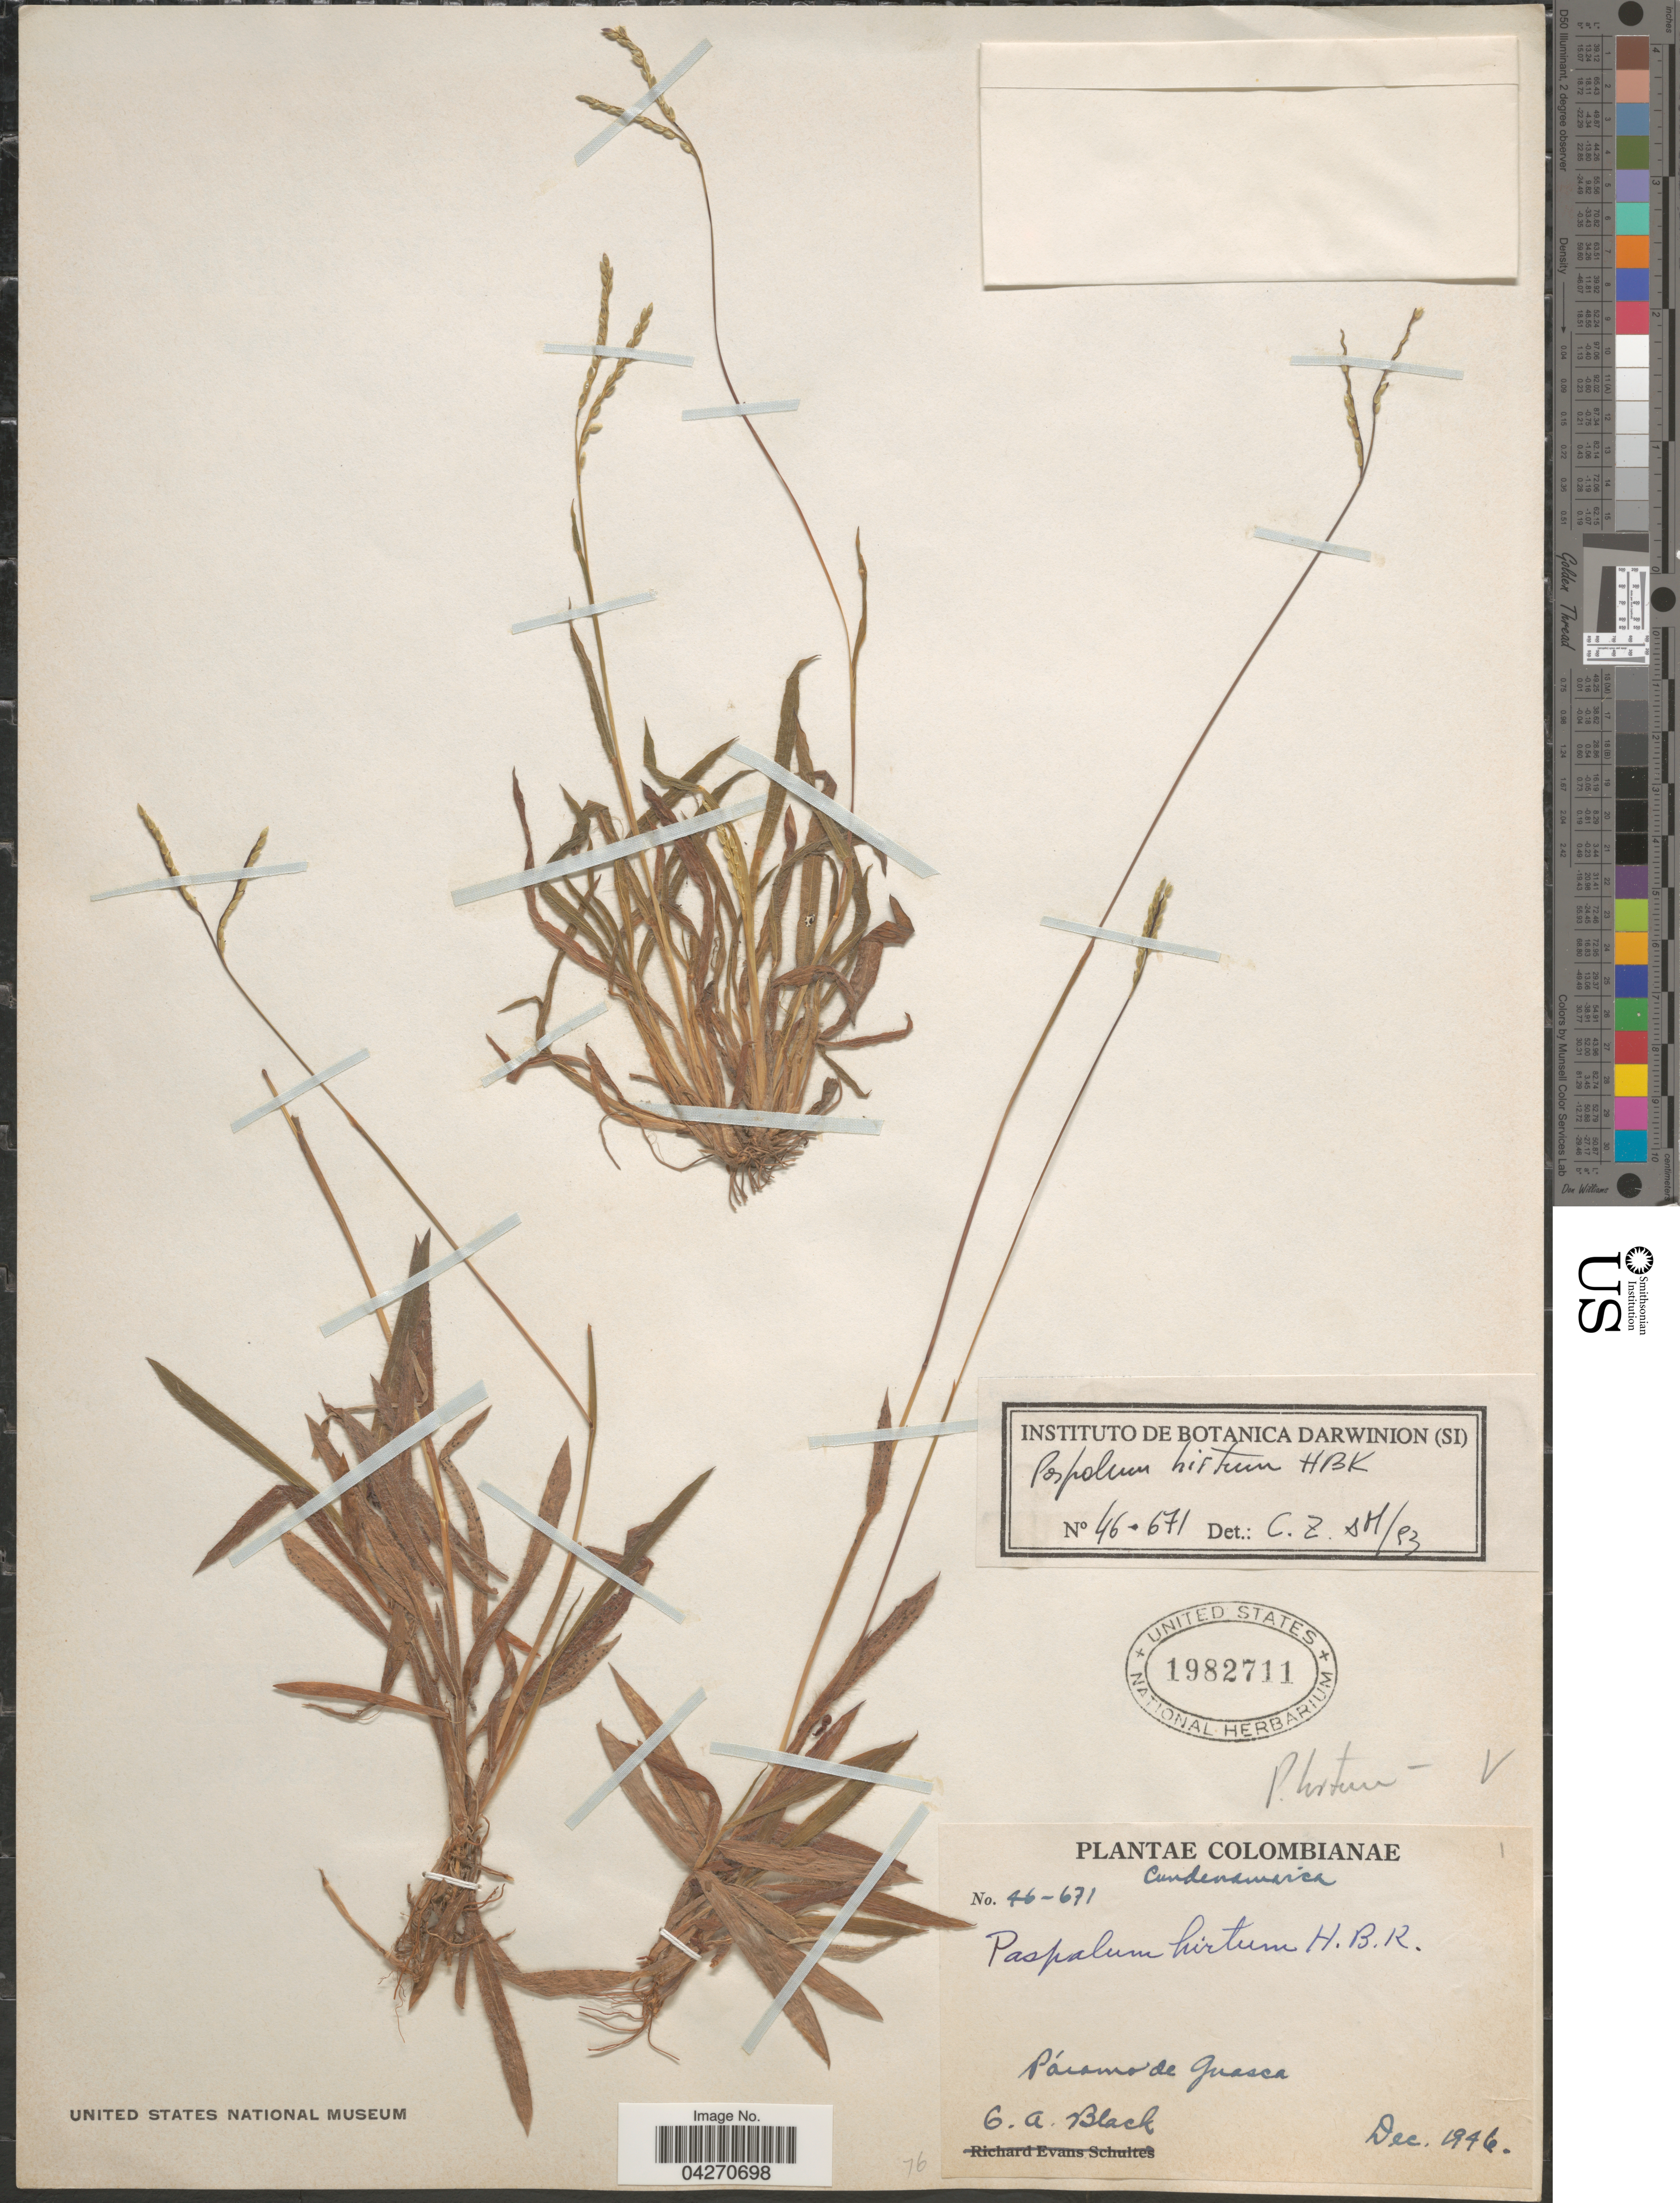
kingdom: Plantae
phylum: Tracheophyta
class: Liliopsida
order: Poales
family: Poaceae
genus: Paspalum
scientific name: Paspalum hirtum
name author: Kunth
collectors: G. A. Black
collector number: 46-671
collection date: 1946-12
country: Colombia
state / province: Cundinamarca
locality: Páramo de Guasca.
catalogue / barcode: US 1982711